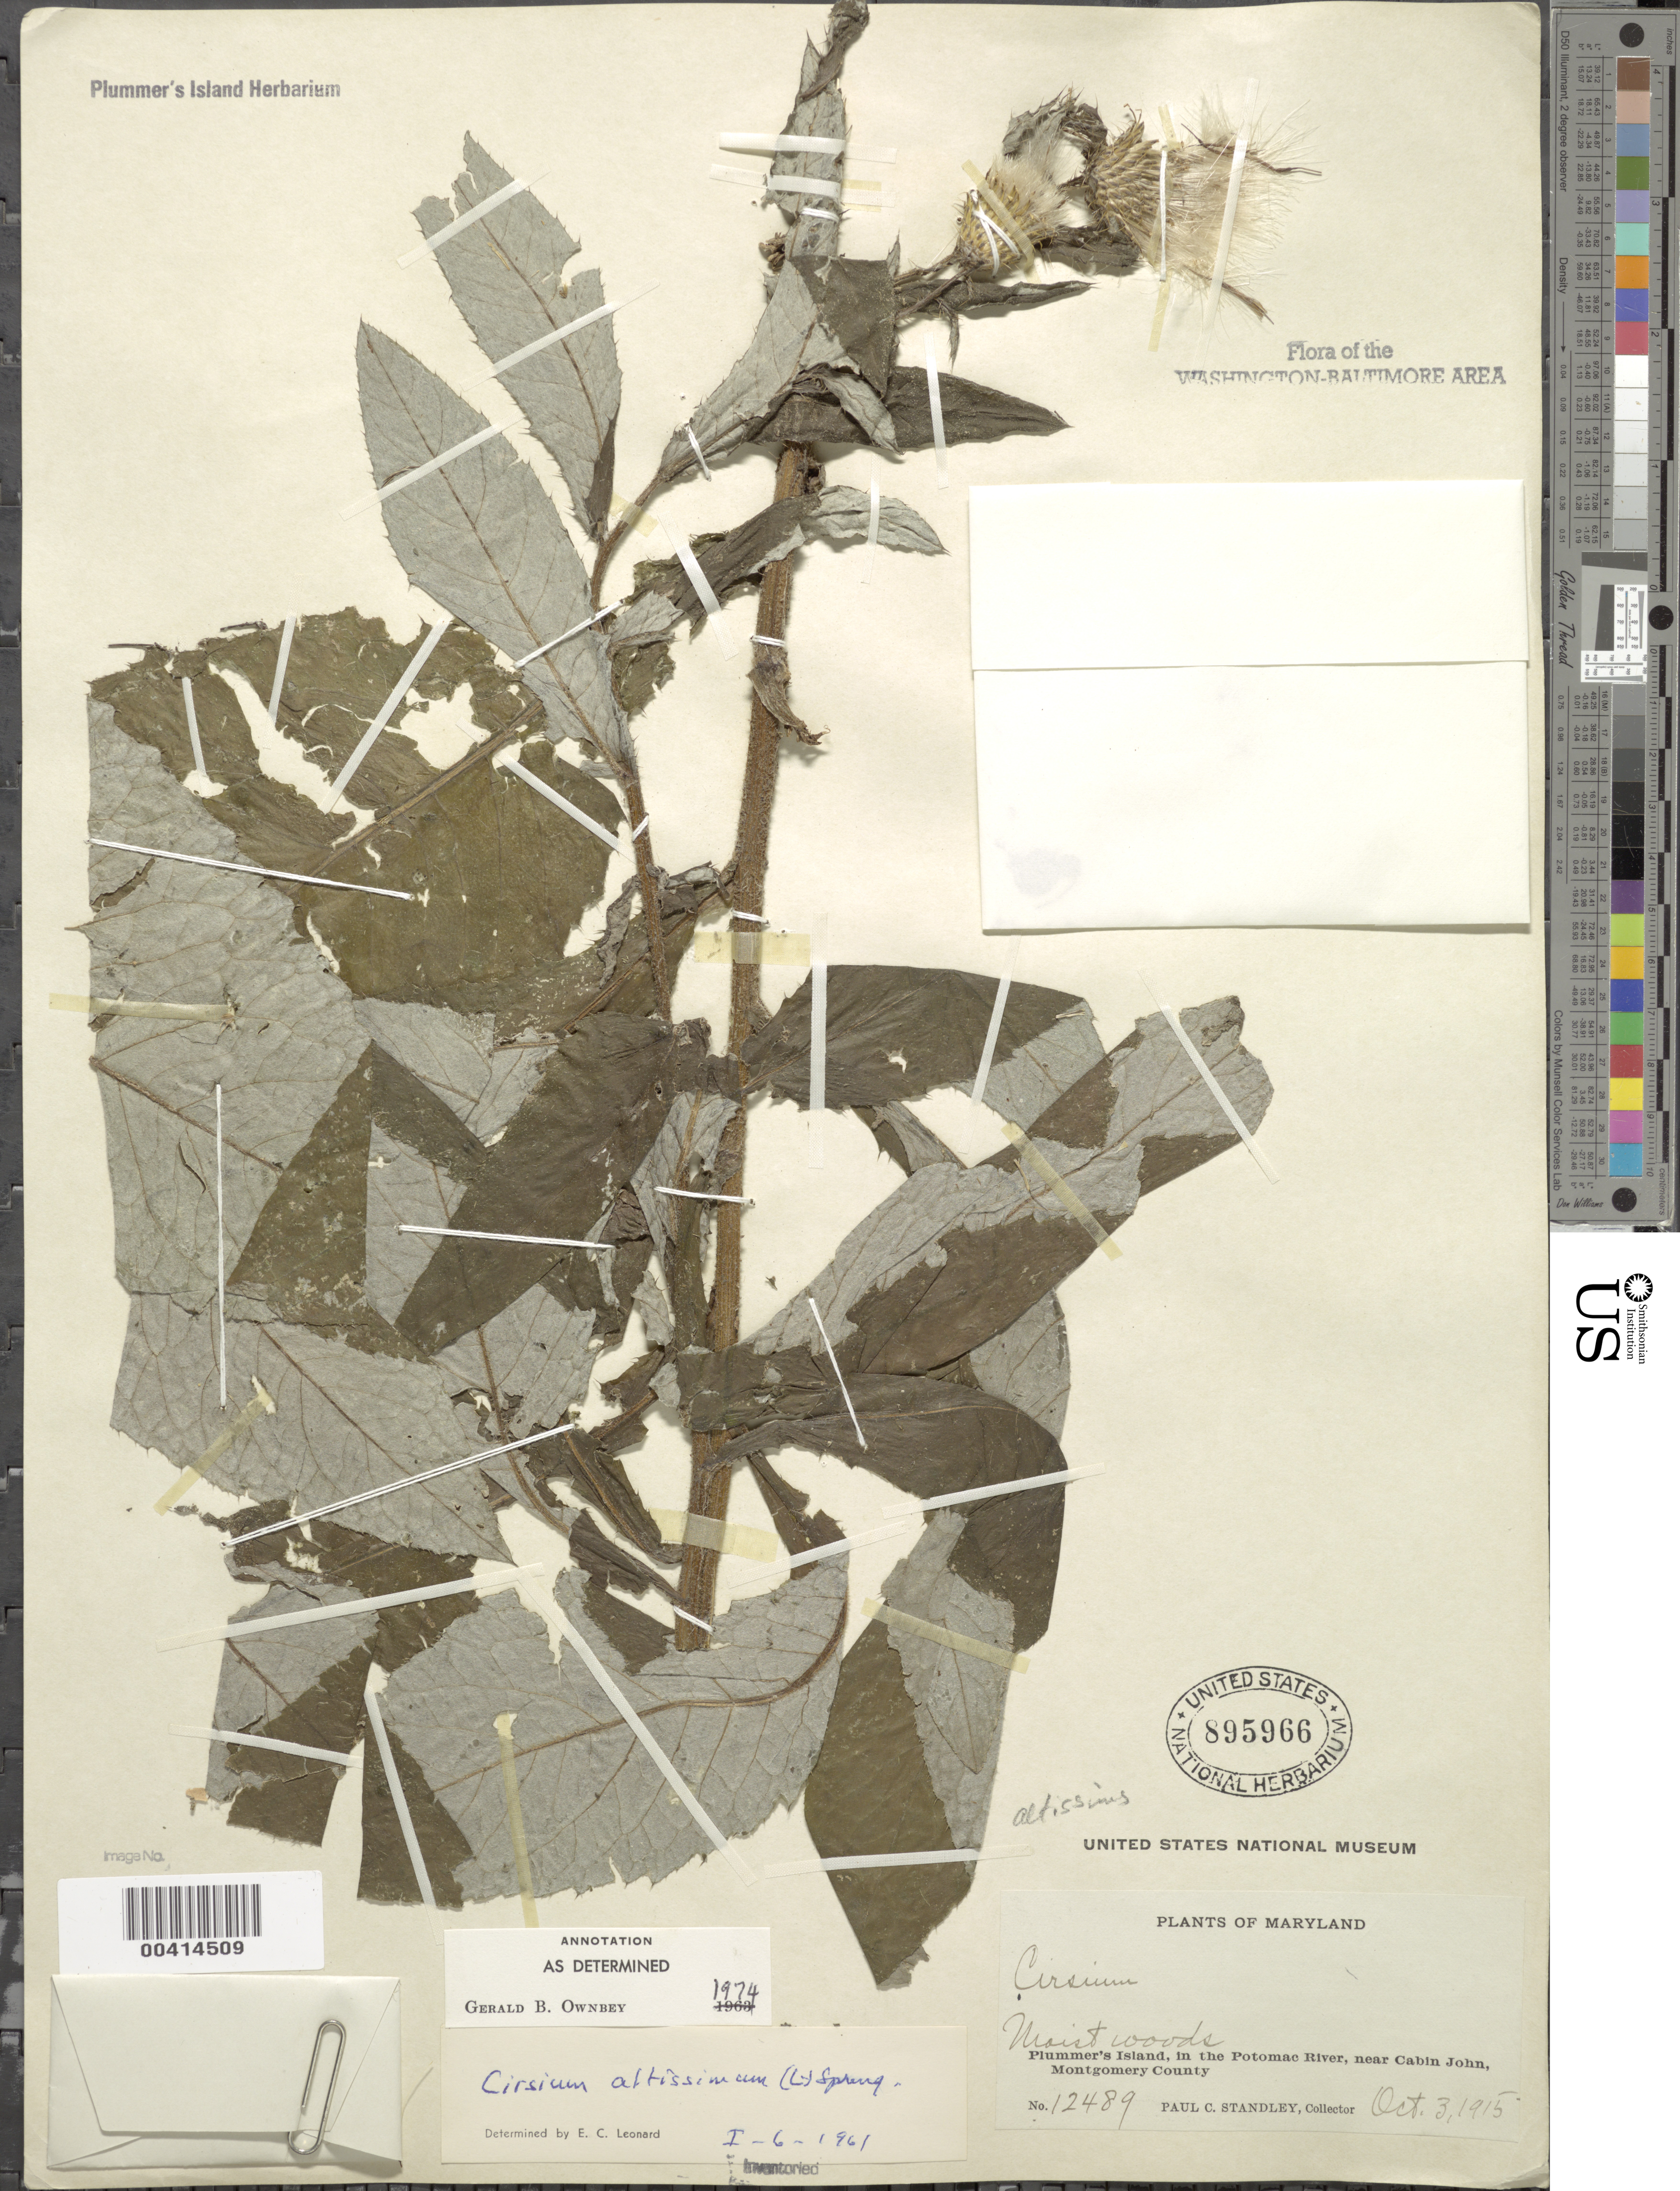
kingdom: Plantae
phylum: Tracheophyta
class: Magnoliopsida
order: Asterales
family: Asteraceae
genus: Cirsium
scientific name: Cirsium altissimum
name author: (L.) Hill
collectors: P. C. Standley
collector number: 12489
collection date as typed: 03 Oct 1915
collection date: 1915-10-03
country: United States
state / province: Maryland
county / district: Montgomery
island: Plummers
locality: Plummer's Island C. & O. Canal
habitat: Moist woods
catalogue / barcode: US 895966